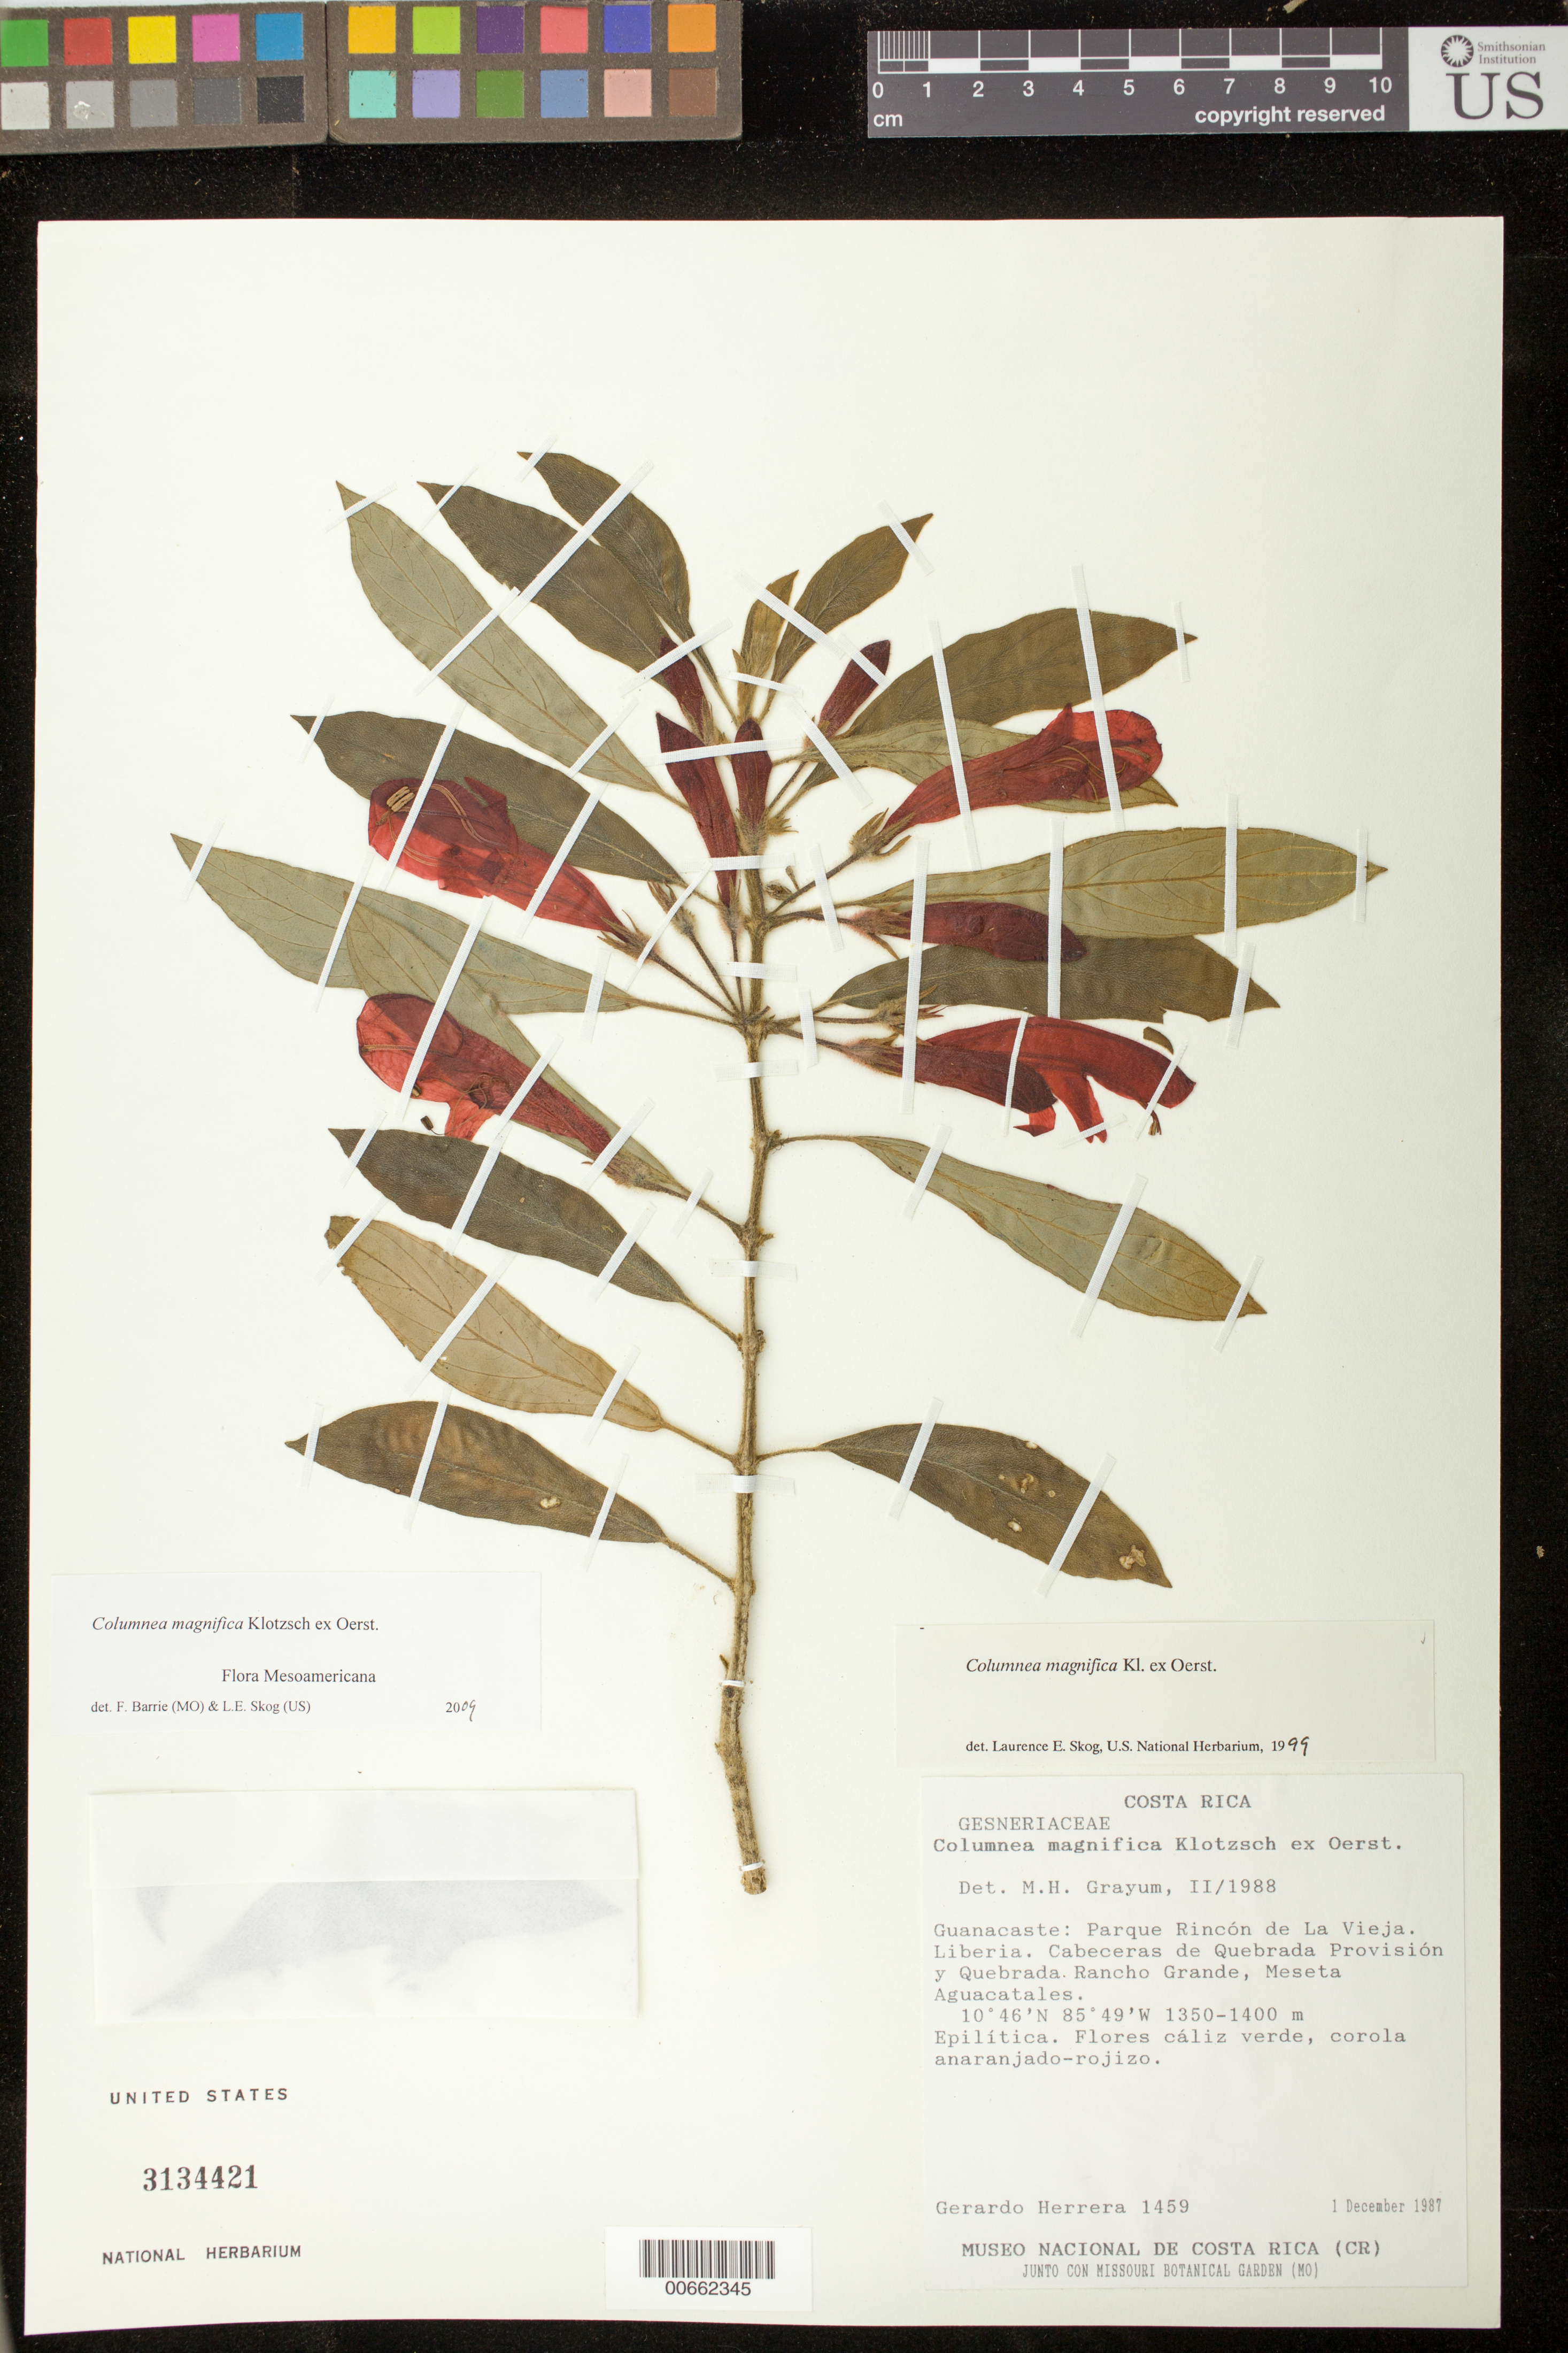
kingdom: Plantae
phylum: Tracheophyta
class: Magnoliopsida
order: Lamiales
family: Gesneriaceae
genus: Columnea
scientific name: Columnea magnifica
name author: Klotzsch ex Oerst.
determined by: Skog, Laurence E.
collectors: G. Herrera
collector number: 1459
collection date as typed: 01 Dec 1987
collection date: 1987-12-01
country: Costa Rica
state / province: Guanacaste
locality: Parque Rincón de La Vieja, Liberia, cabeceras de Quebrada Provisión y Quebrada Rancho Grande, Meseta Aguacatales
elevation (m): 1350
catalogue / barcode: US 3134421